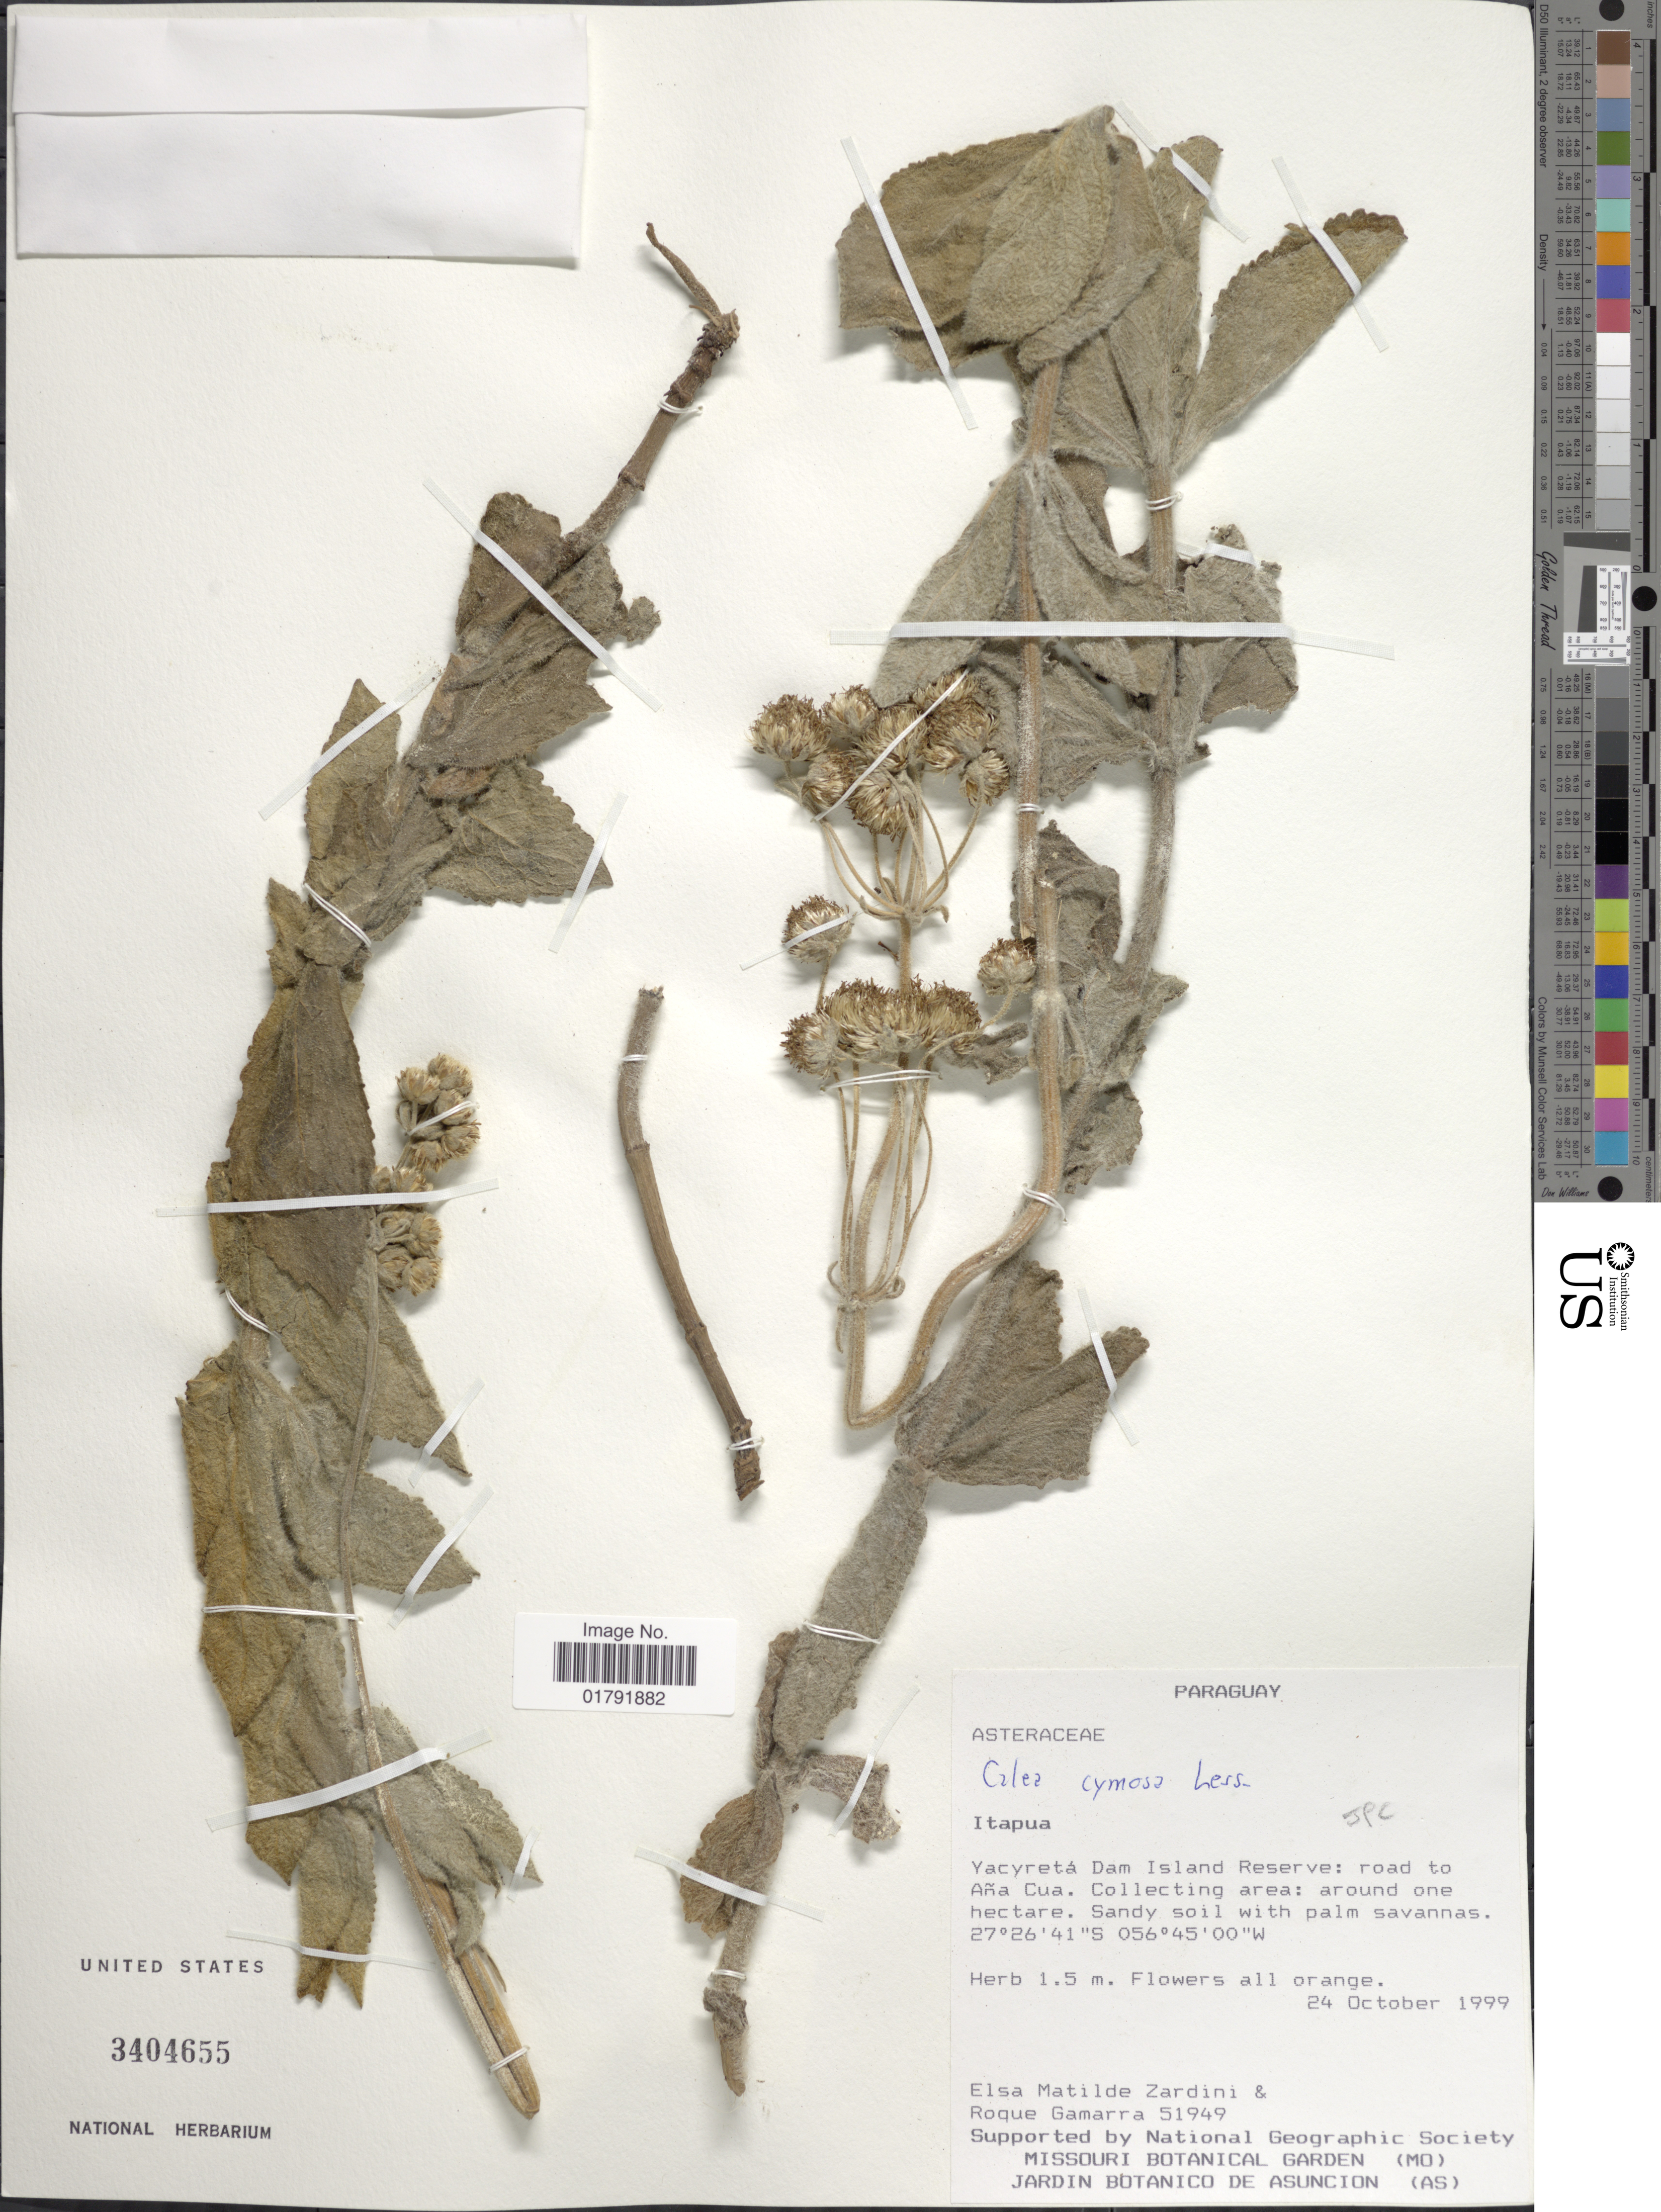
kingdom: Plantae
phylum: Tracheophyta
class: Magnoliopsida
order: Asterales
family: Asteraceae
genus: Calea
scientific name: Calea hassleriana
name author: Chodat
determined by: Bueno, Vinicius Resende, (ICN), Universidade Federal do Rio Grande do Sul (BRAZIL)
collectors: E. M. Zardini & R. Gamarra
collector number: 51949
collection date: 1999-10-24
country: Paraguay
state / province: Itapua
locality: Yacyreta Dam Island Reserve: road to Ana Cua, collecting area: around one hectare.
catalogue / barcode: US 3404655